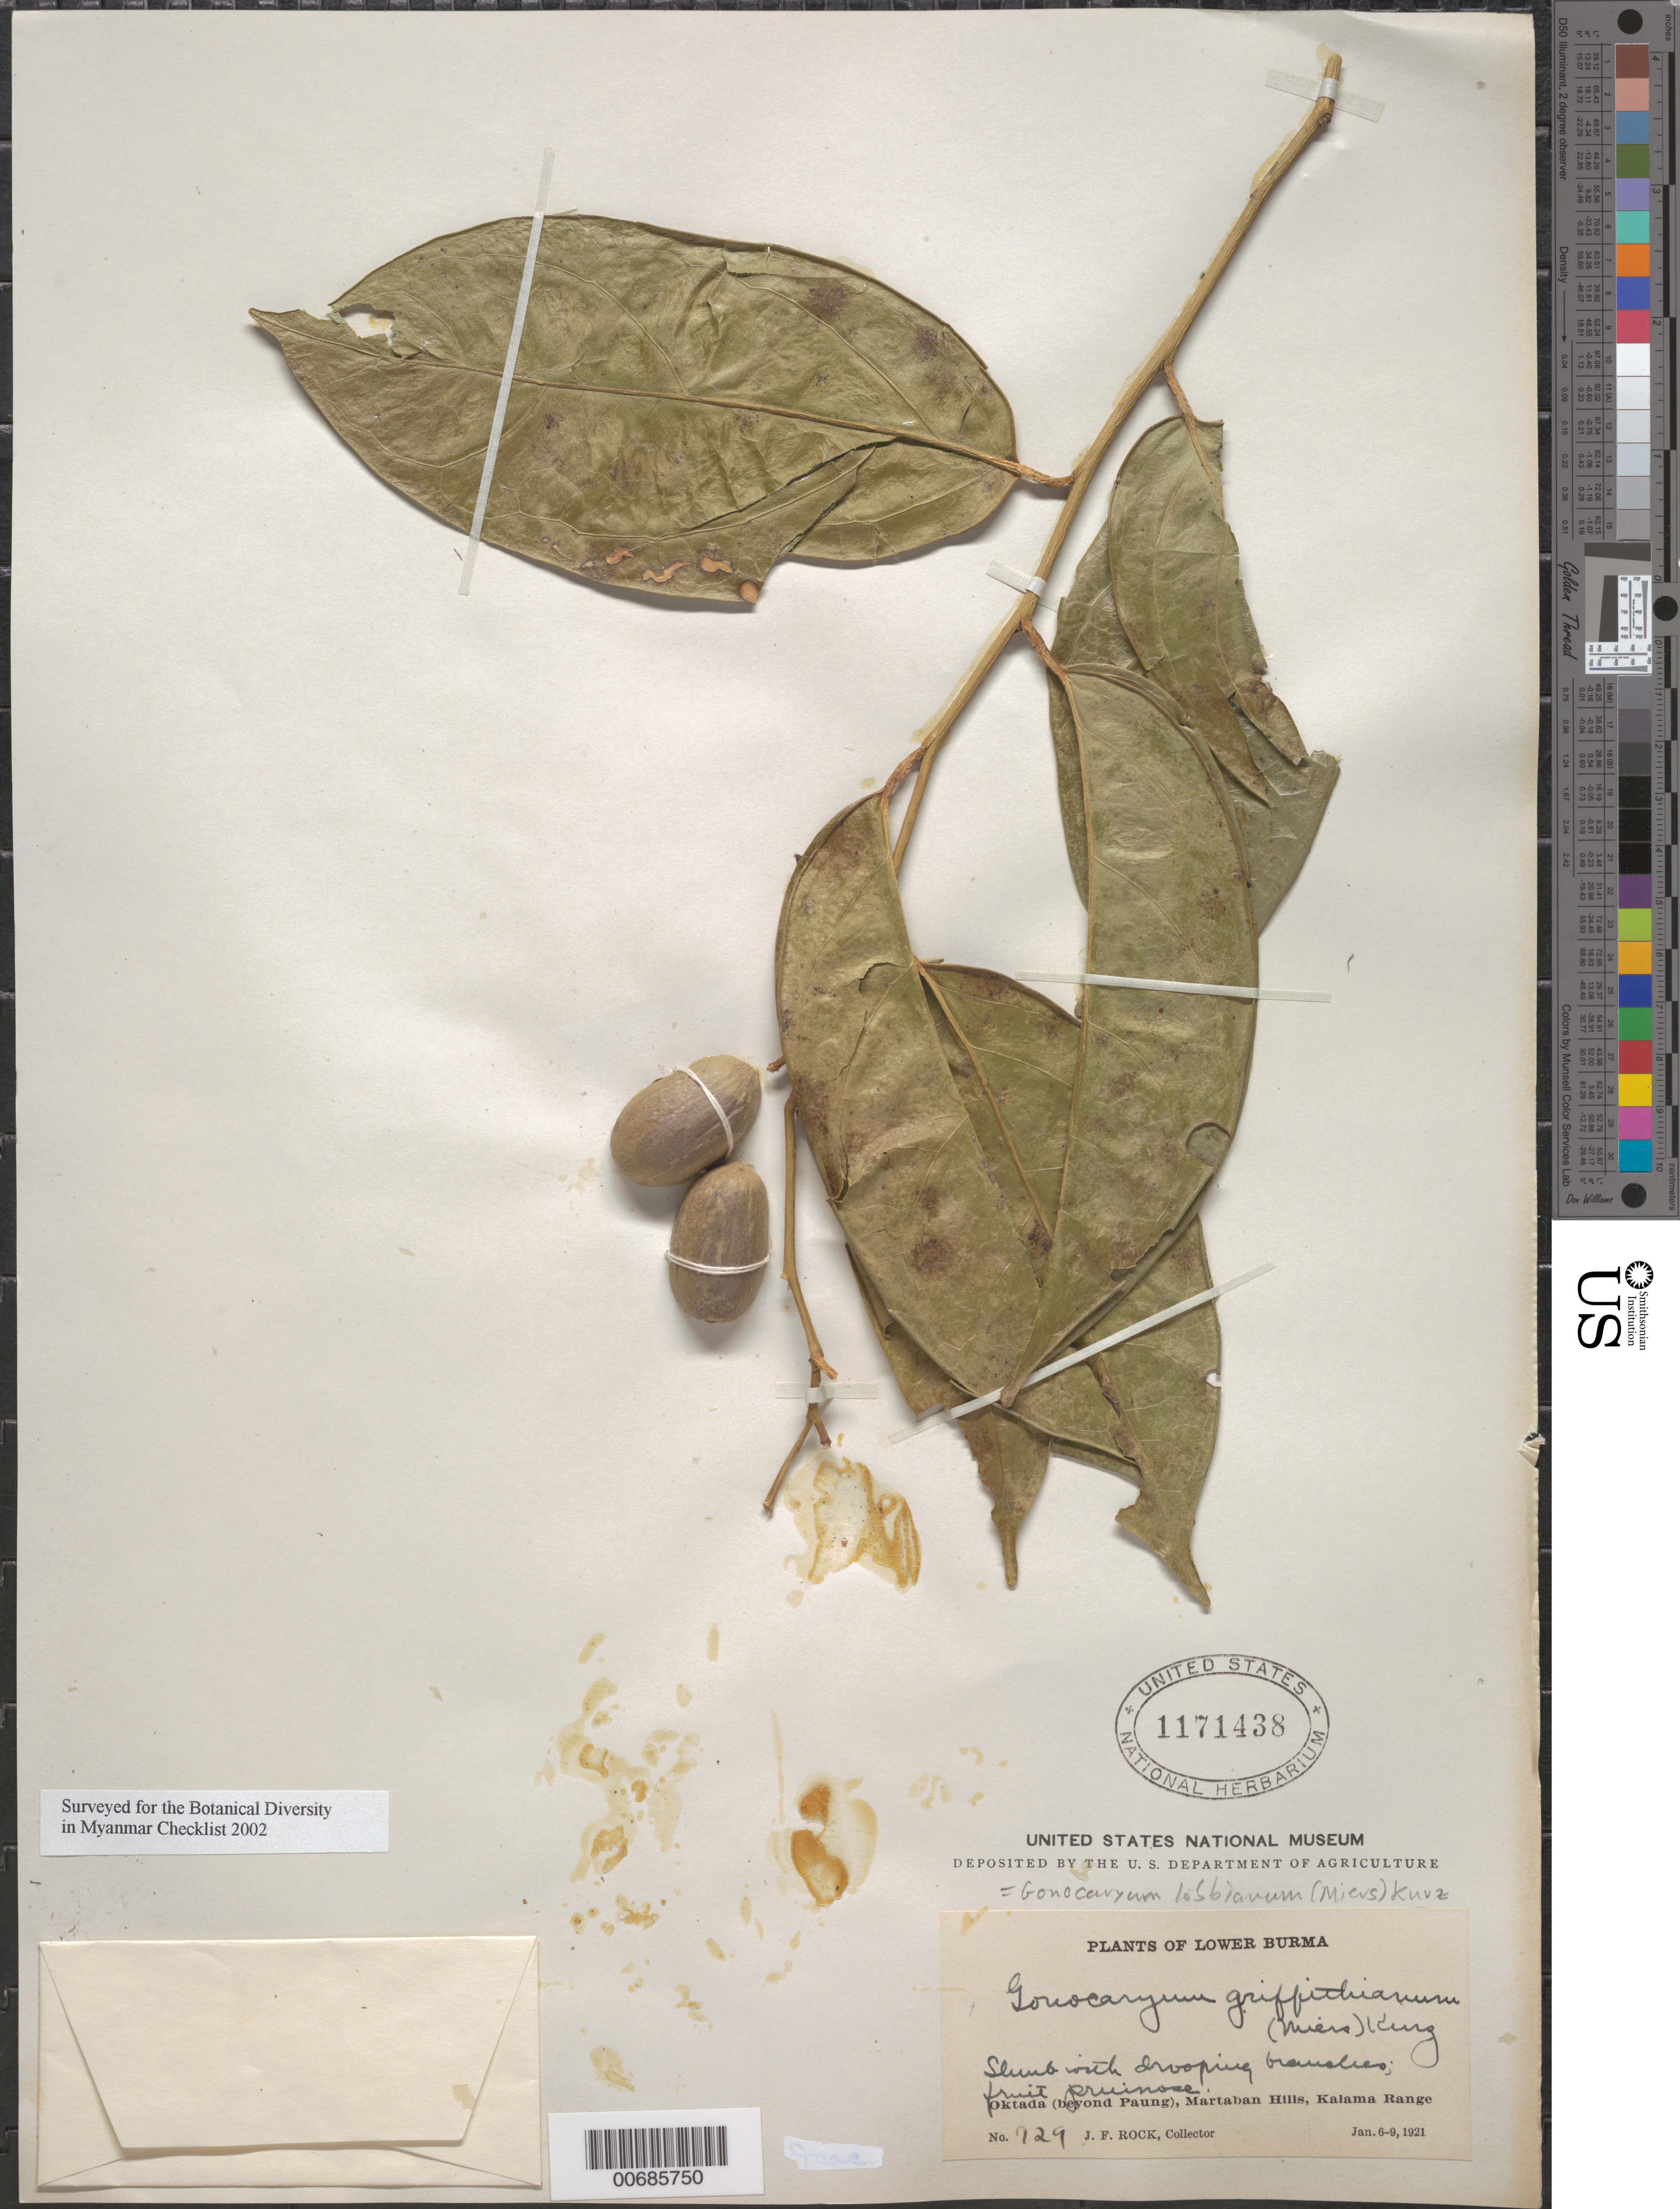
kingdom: Plantae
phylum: Tracheophyta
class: Magnoliopsida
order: Cardiopteridales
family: Cardiopteridaceae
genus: Gonocaryum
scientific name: Gonocaryum griffithianum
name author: (Miers) Kurz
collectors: J. F. Rock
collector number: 729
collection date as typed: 06 Jan 1921 to 09 Jan 1921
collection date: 1921-01-06/1921-01-09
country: Myanmar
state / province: Arakan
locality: Rakhine, Oktada (beyond Paung) Martaban Hills, Kalama Range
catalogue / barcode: US 1171438